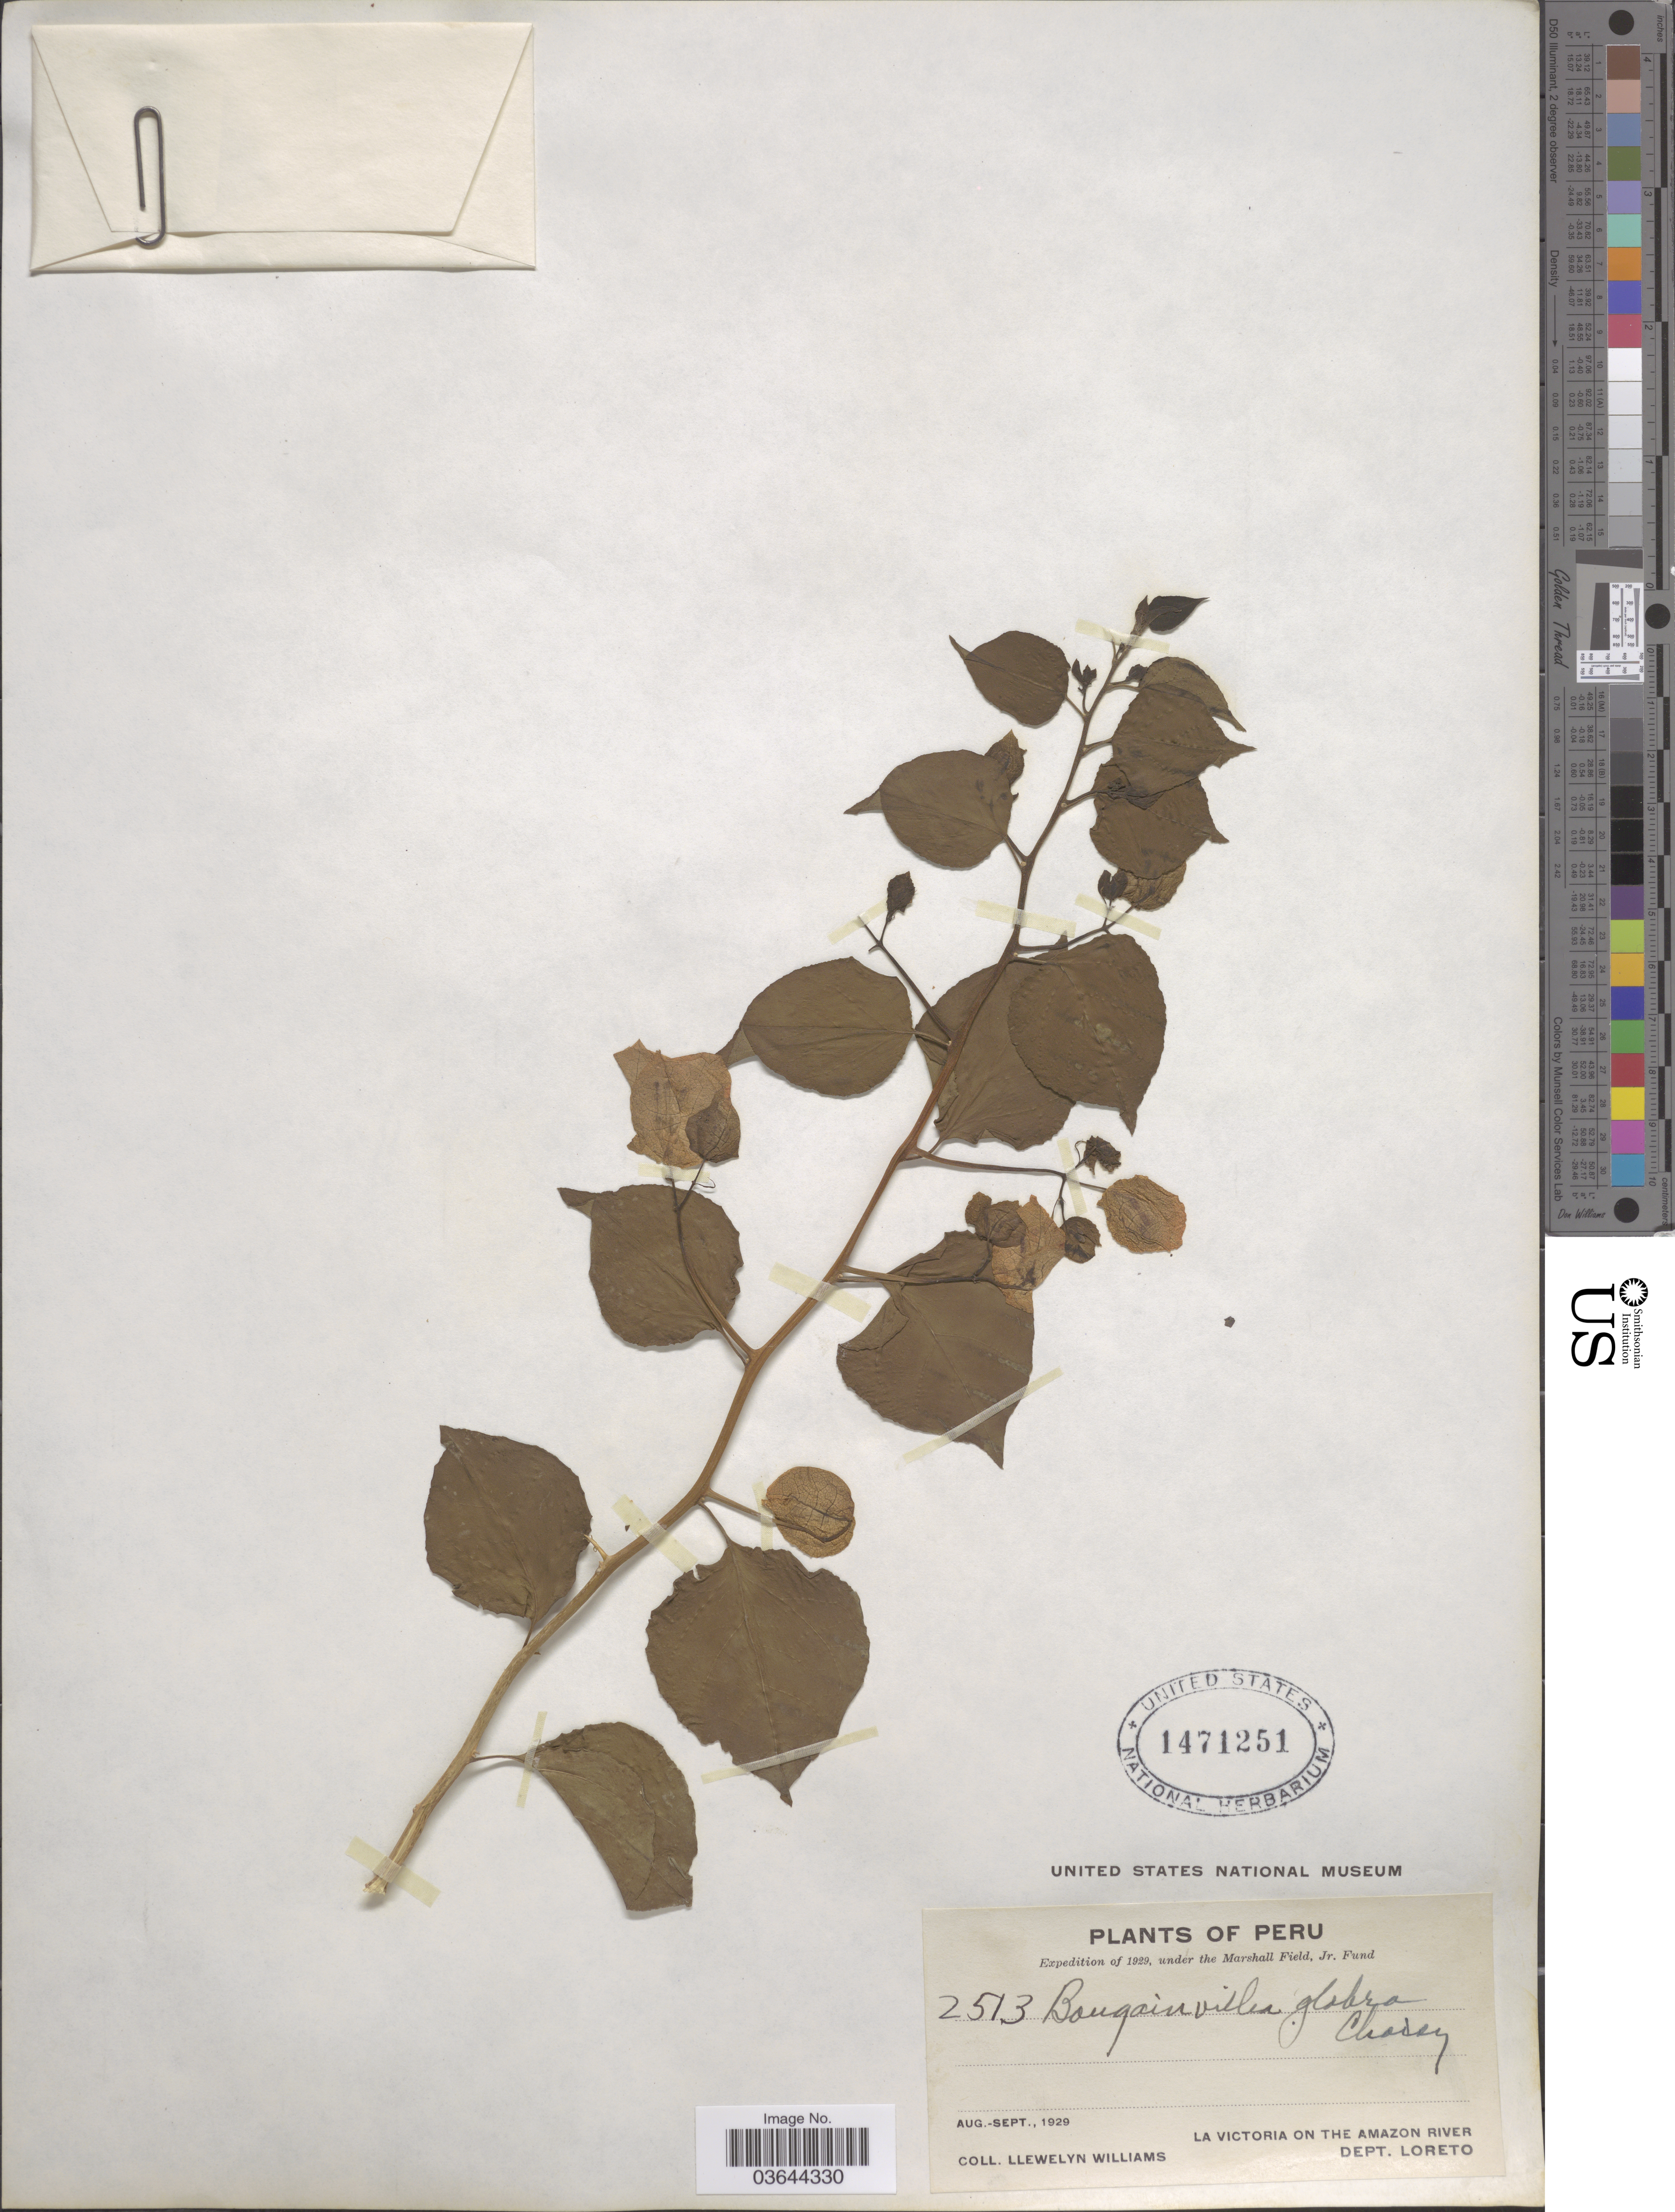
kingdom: Plantae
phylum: Tracheophyta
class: Magnoliopsida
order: Caryophyllales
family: Nyctaginaceae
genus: Bougainvillea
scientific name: Bougainvillea glabra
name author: Choisy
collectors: Ll. Williams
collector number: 2513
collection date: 1929-08/1929-09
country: Peru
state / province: Loreto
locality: La Victoria on the Amazon River. Dept. Loreto.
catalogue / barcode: US 1471251